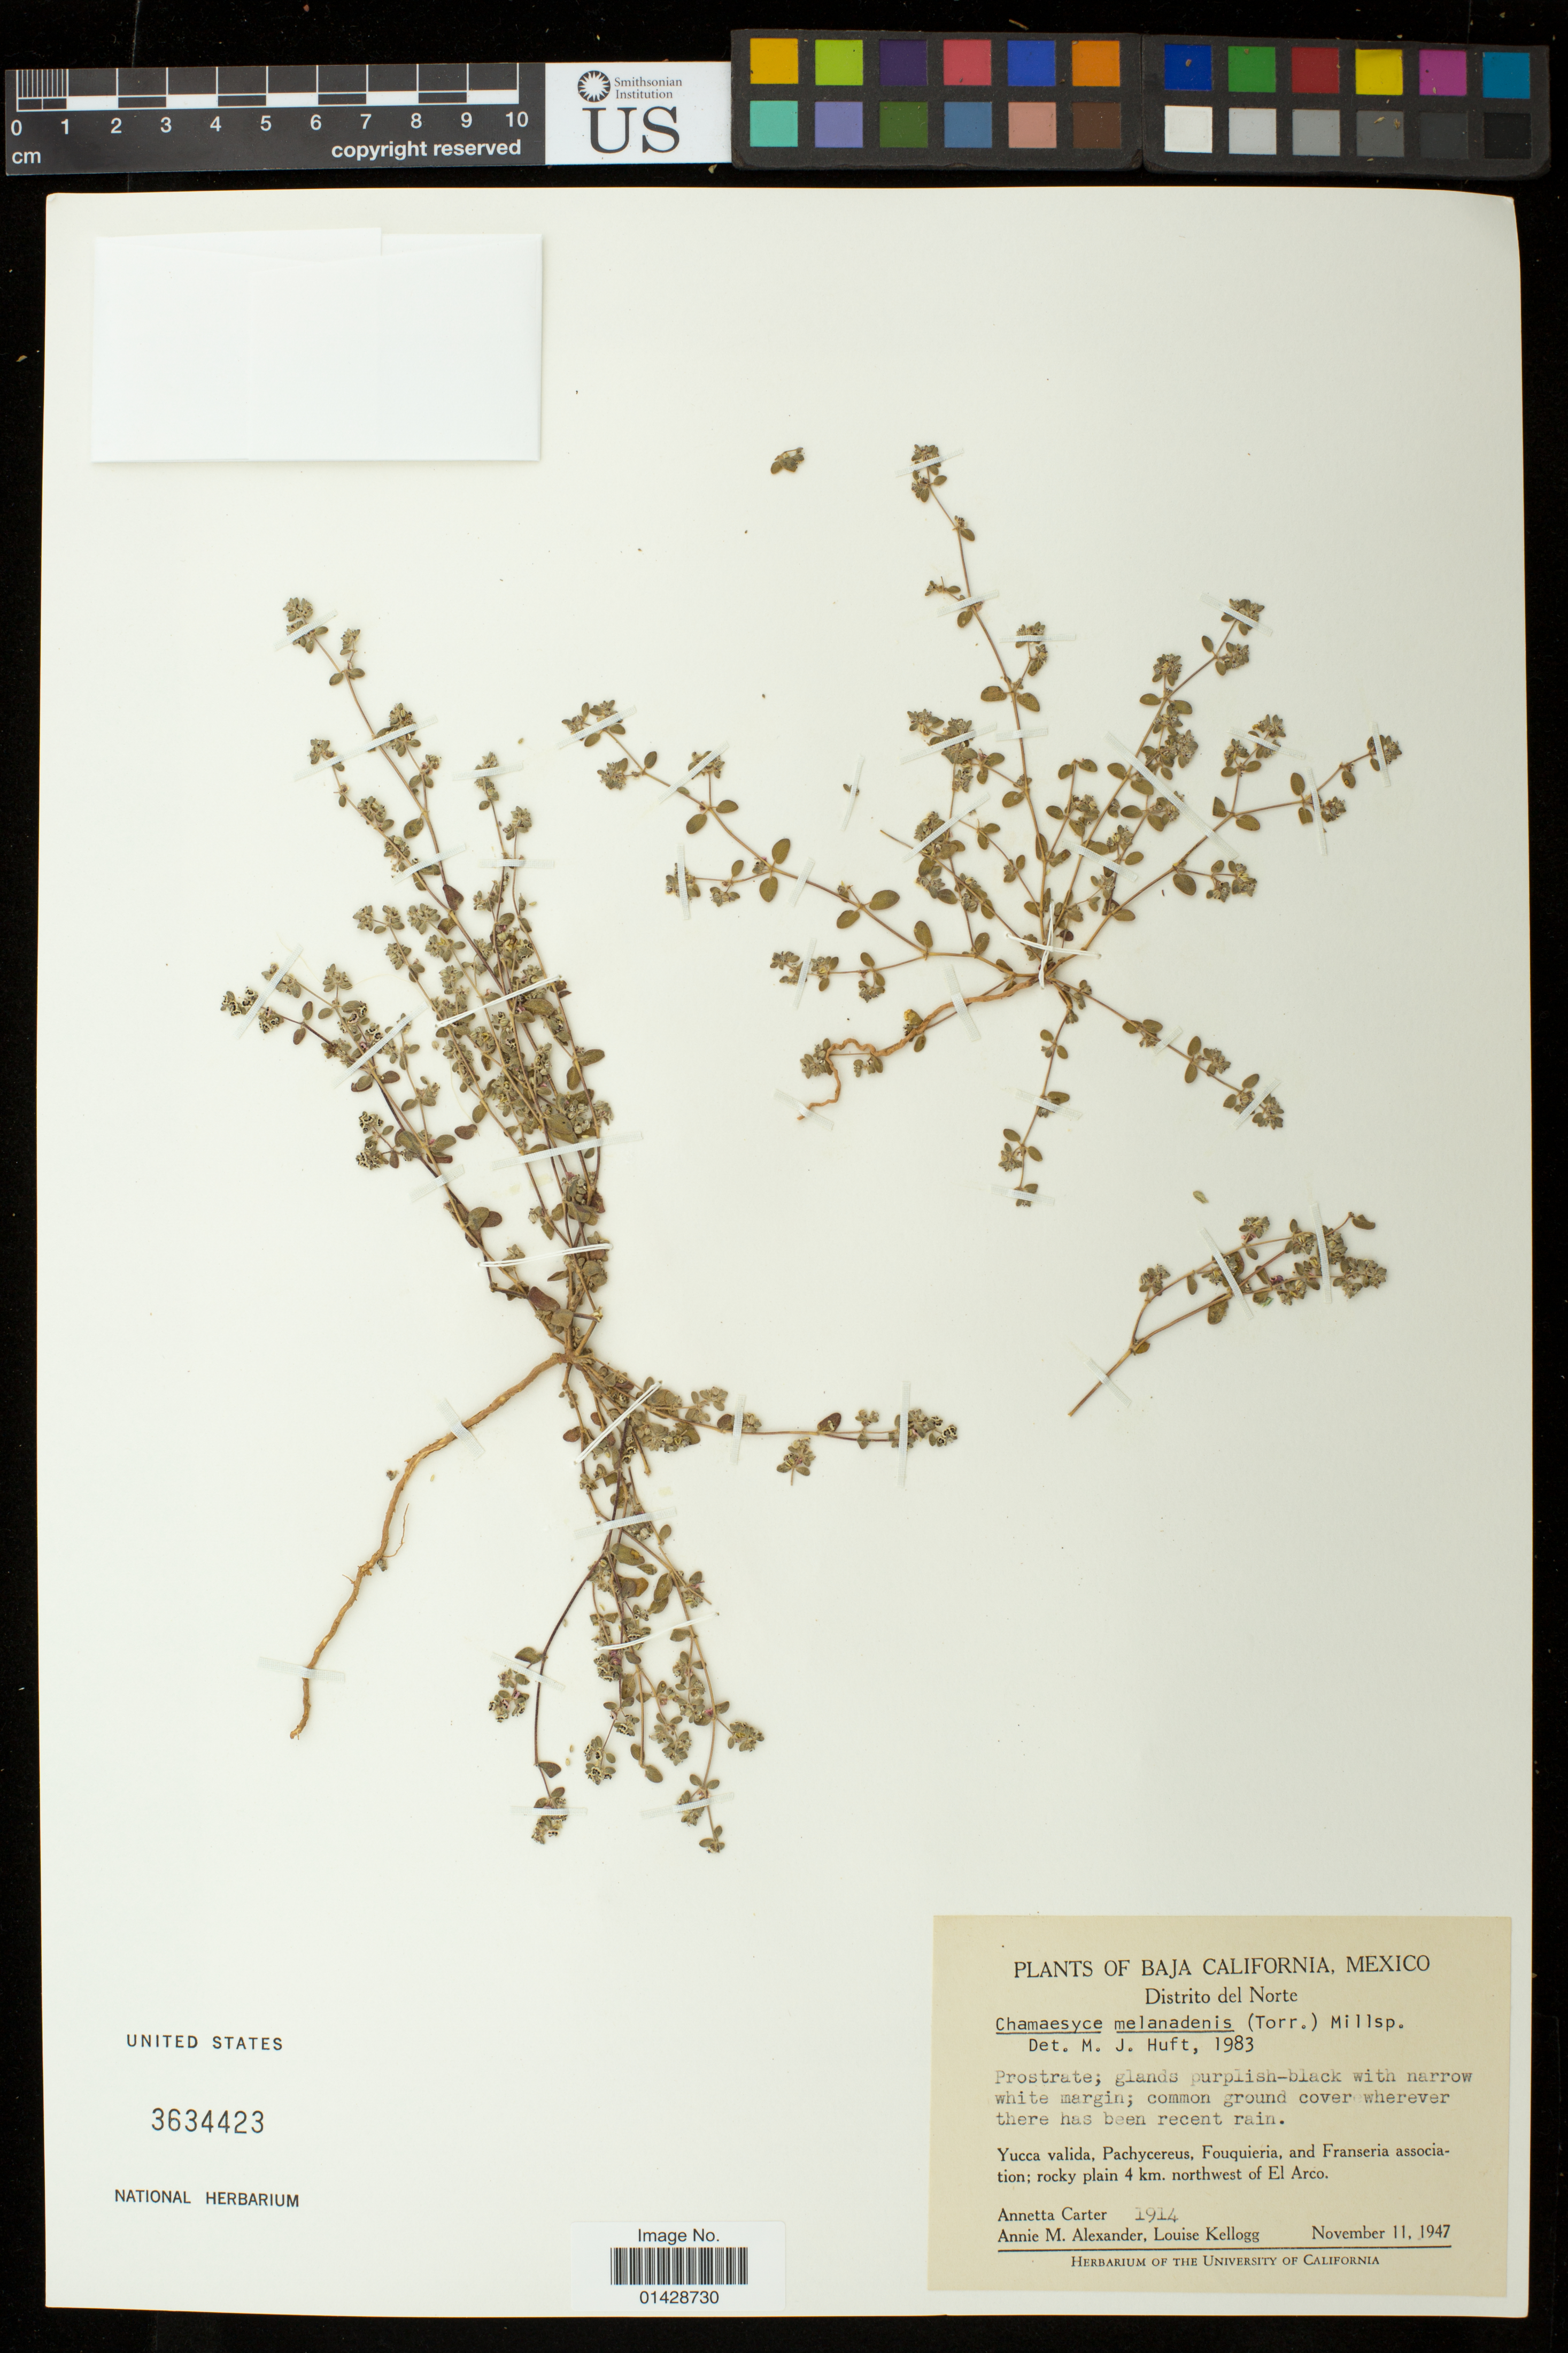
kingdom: Plantae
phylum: Tracheophyta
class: Magnoliopsida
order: Malpighiales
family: Euphorbiaceae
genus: Euphorbia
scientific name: Euphorbia melanadenia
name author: Torr.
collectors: A. Carter, A. M. Alexander & L. Kellogg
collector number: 1914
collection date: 1947-11-11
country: Mexico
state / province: Baja California Sur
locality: rocky plain 4 km. northwest of El Arco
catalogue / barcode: US 3634423